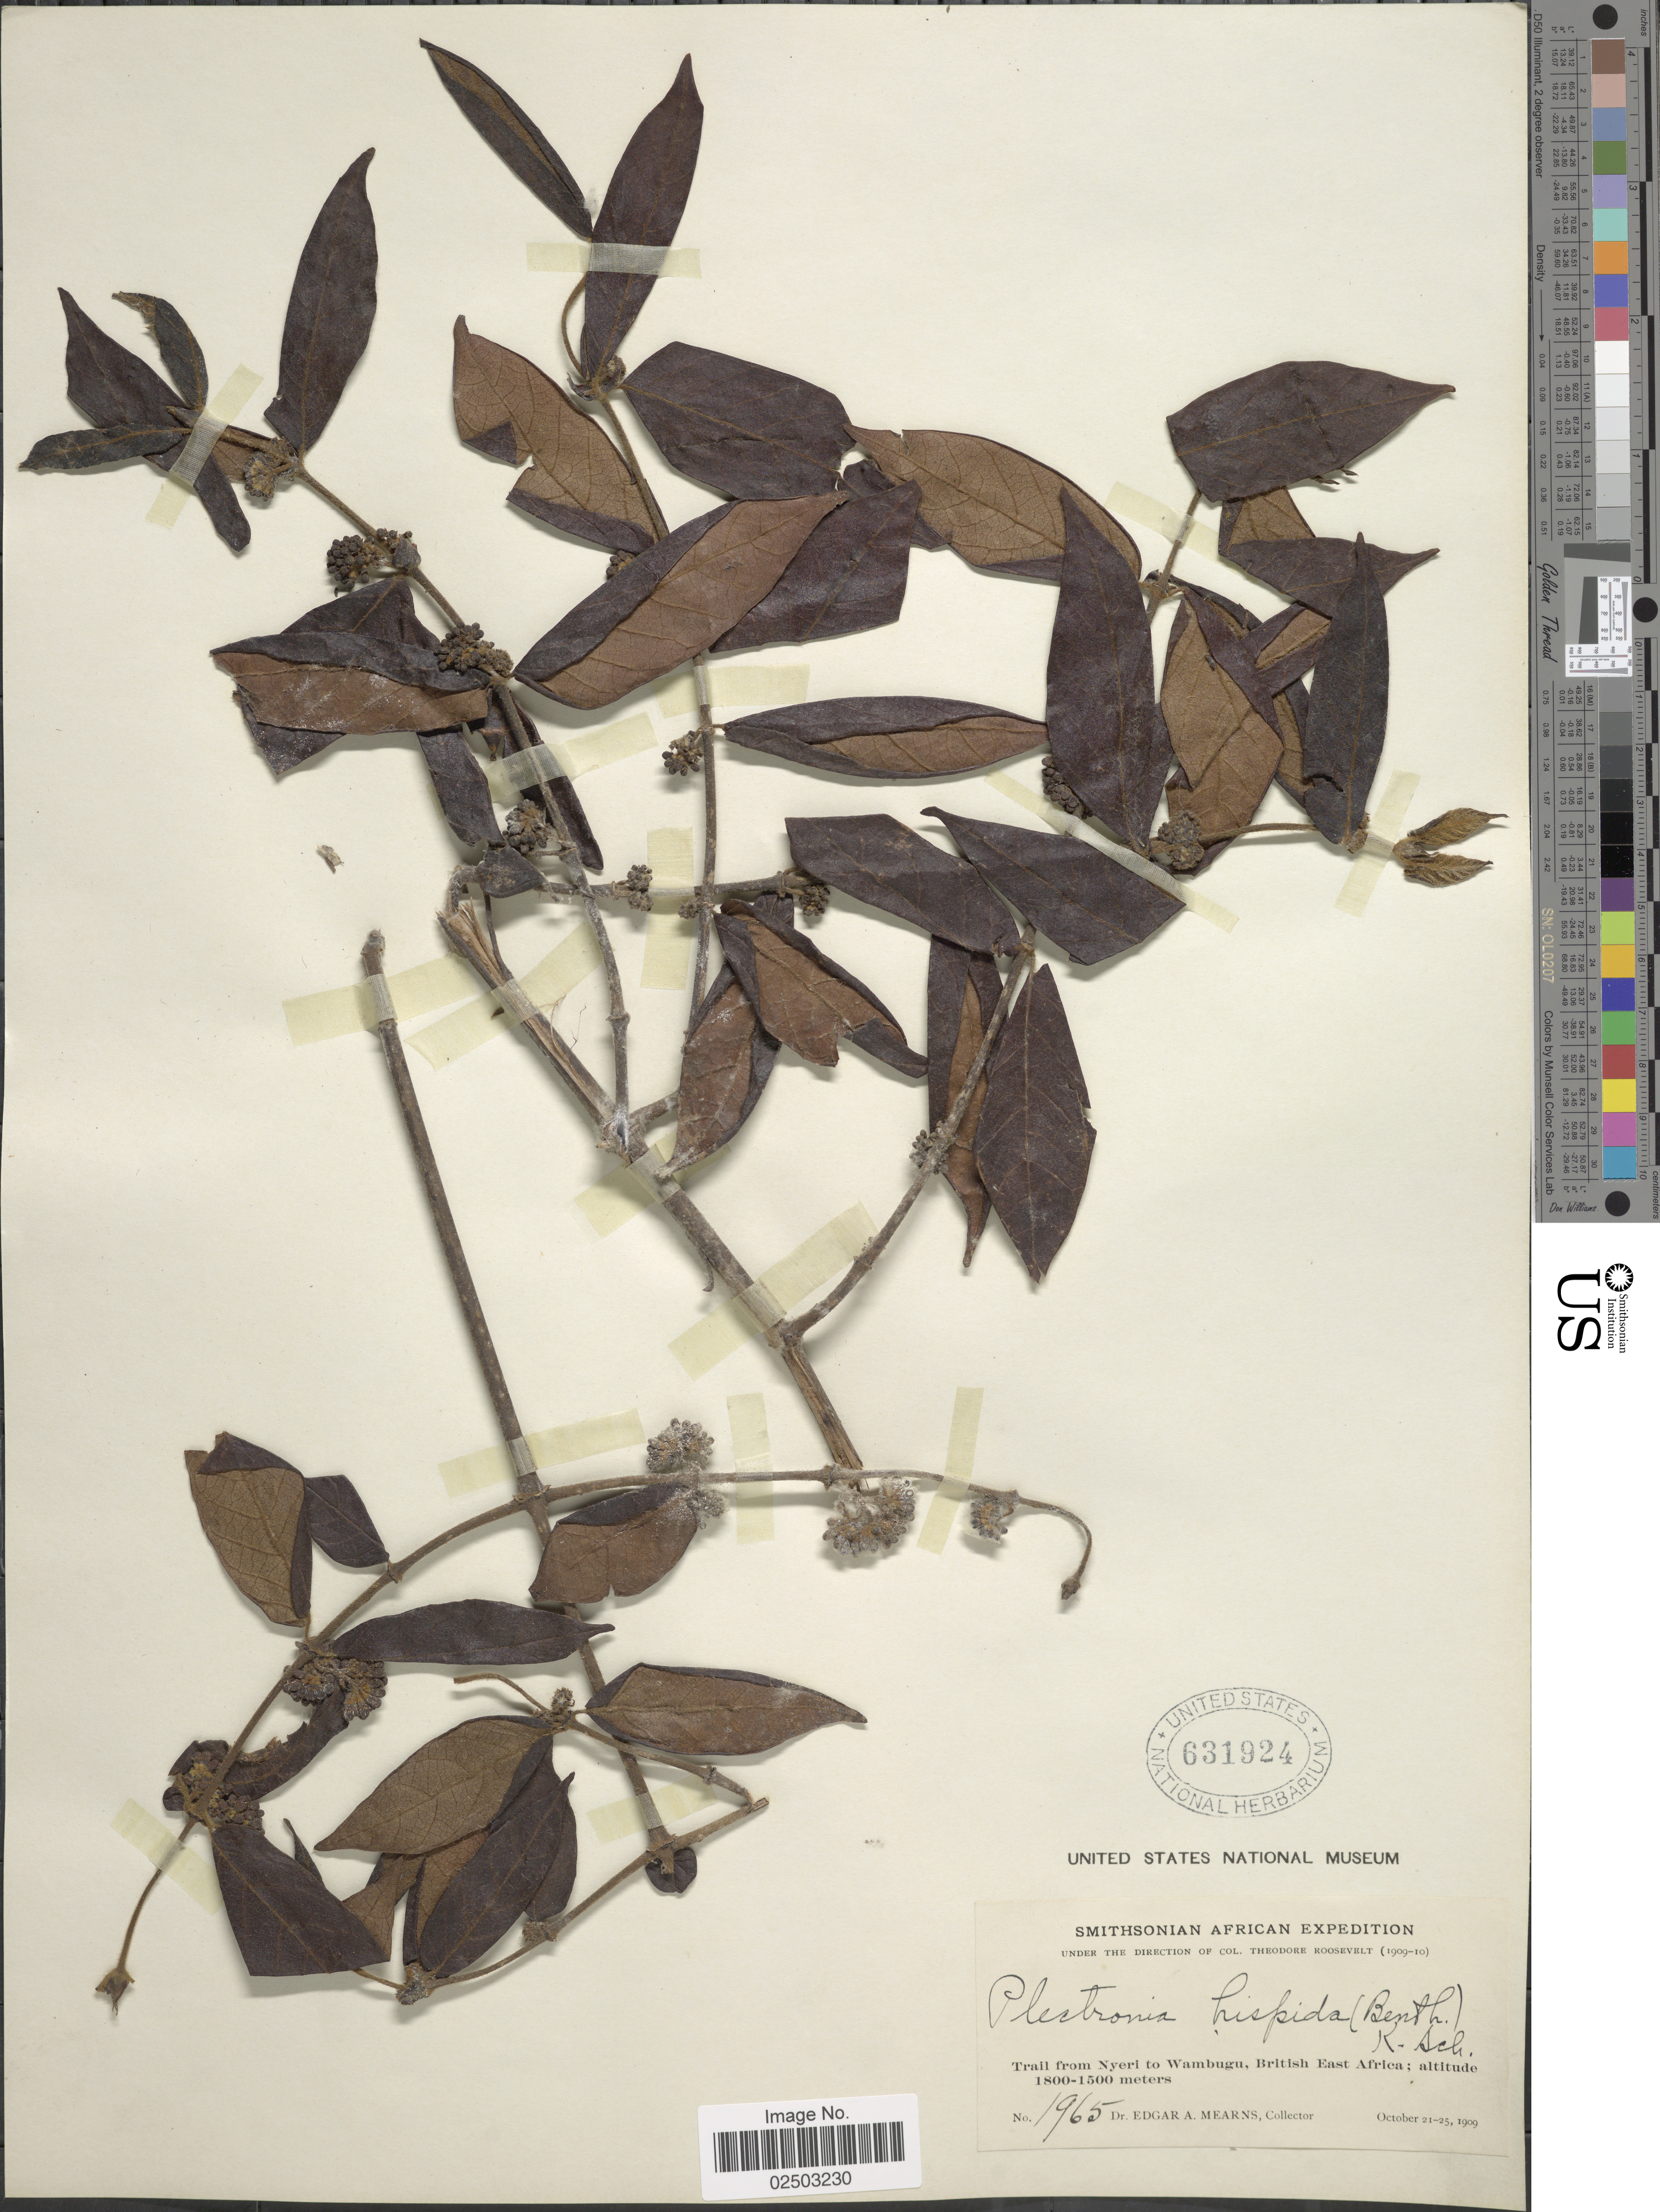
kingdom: Plantae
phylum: Tracheophyta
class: Magnoliopsida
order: Gentianales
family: Rubiaceae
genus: Canthium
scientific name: Canthium hispidum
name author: Benth.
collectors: E. A. Mearns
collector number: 1965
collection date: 1909-10-21/1909-10-25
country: Kenya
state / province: Nyeri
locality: Trail from Nyeri to Wambugu, British East Africa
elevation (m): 1500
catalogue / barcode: US 631924